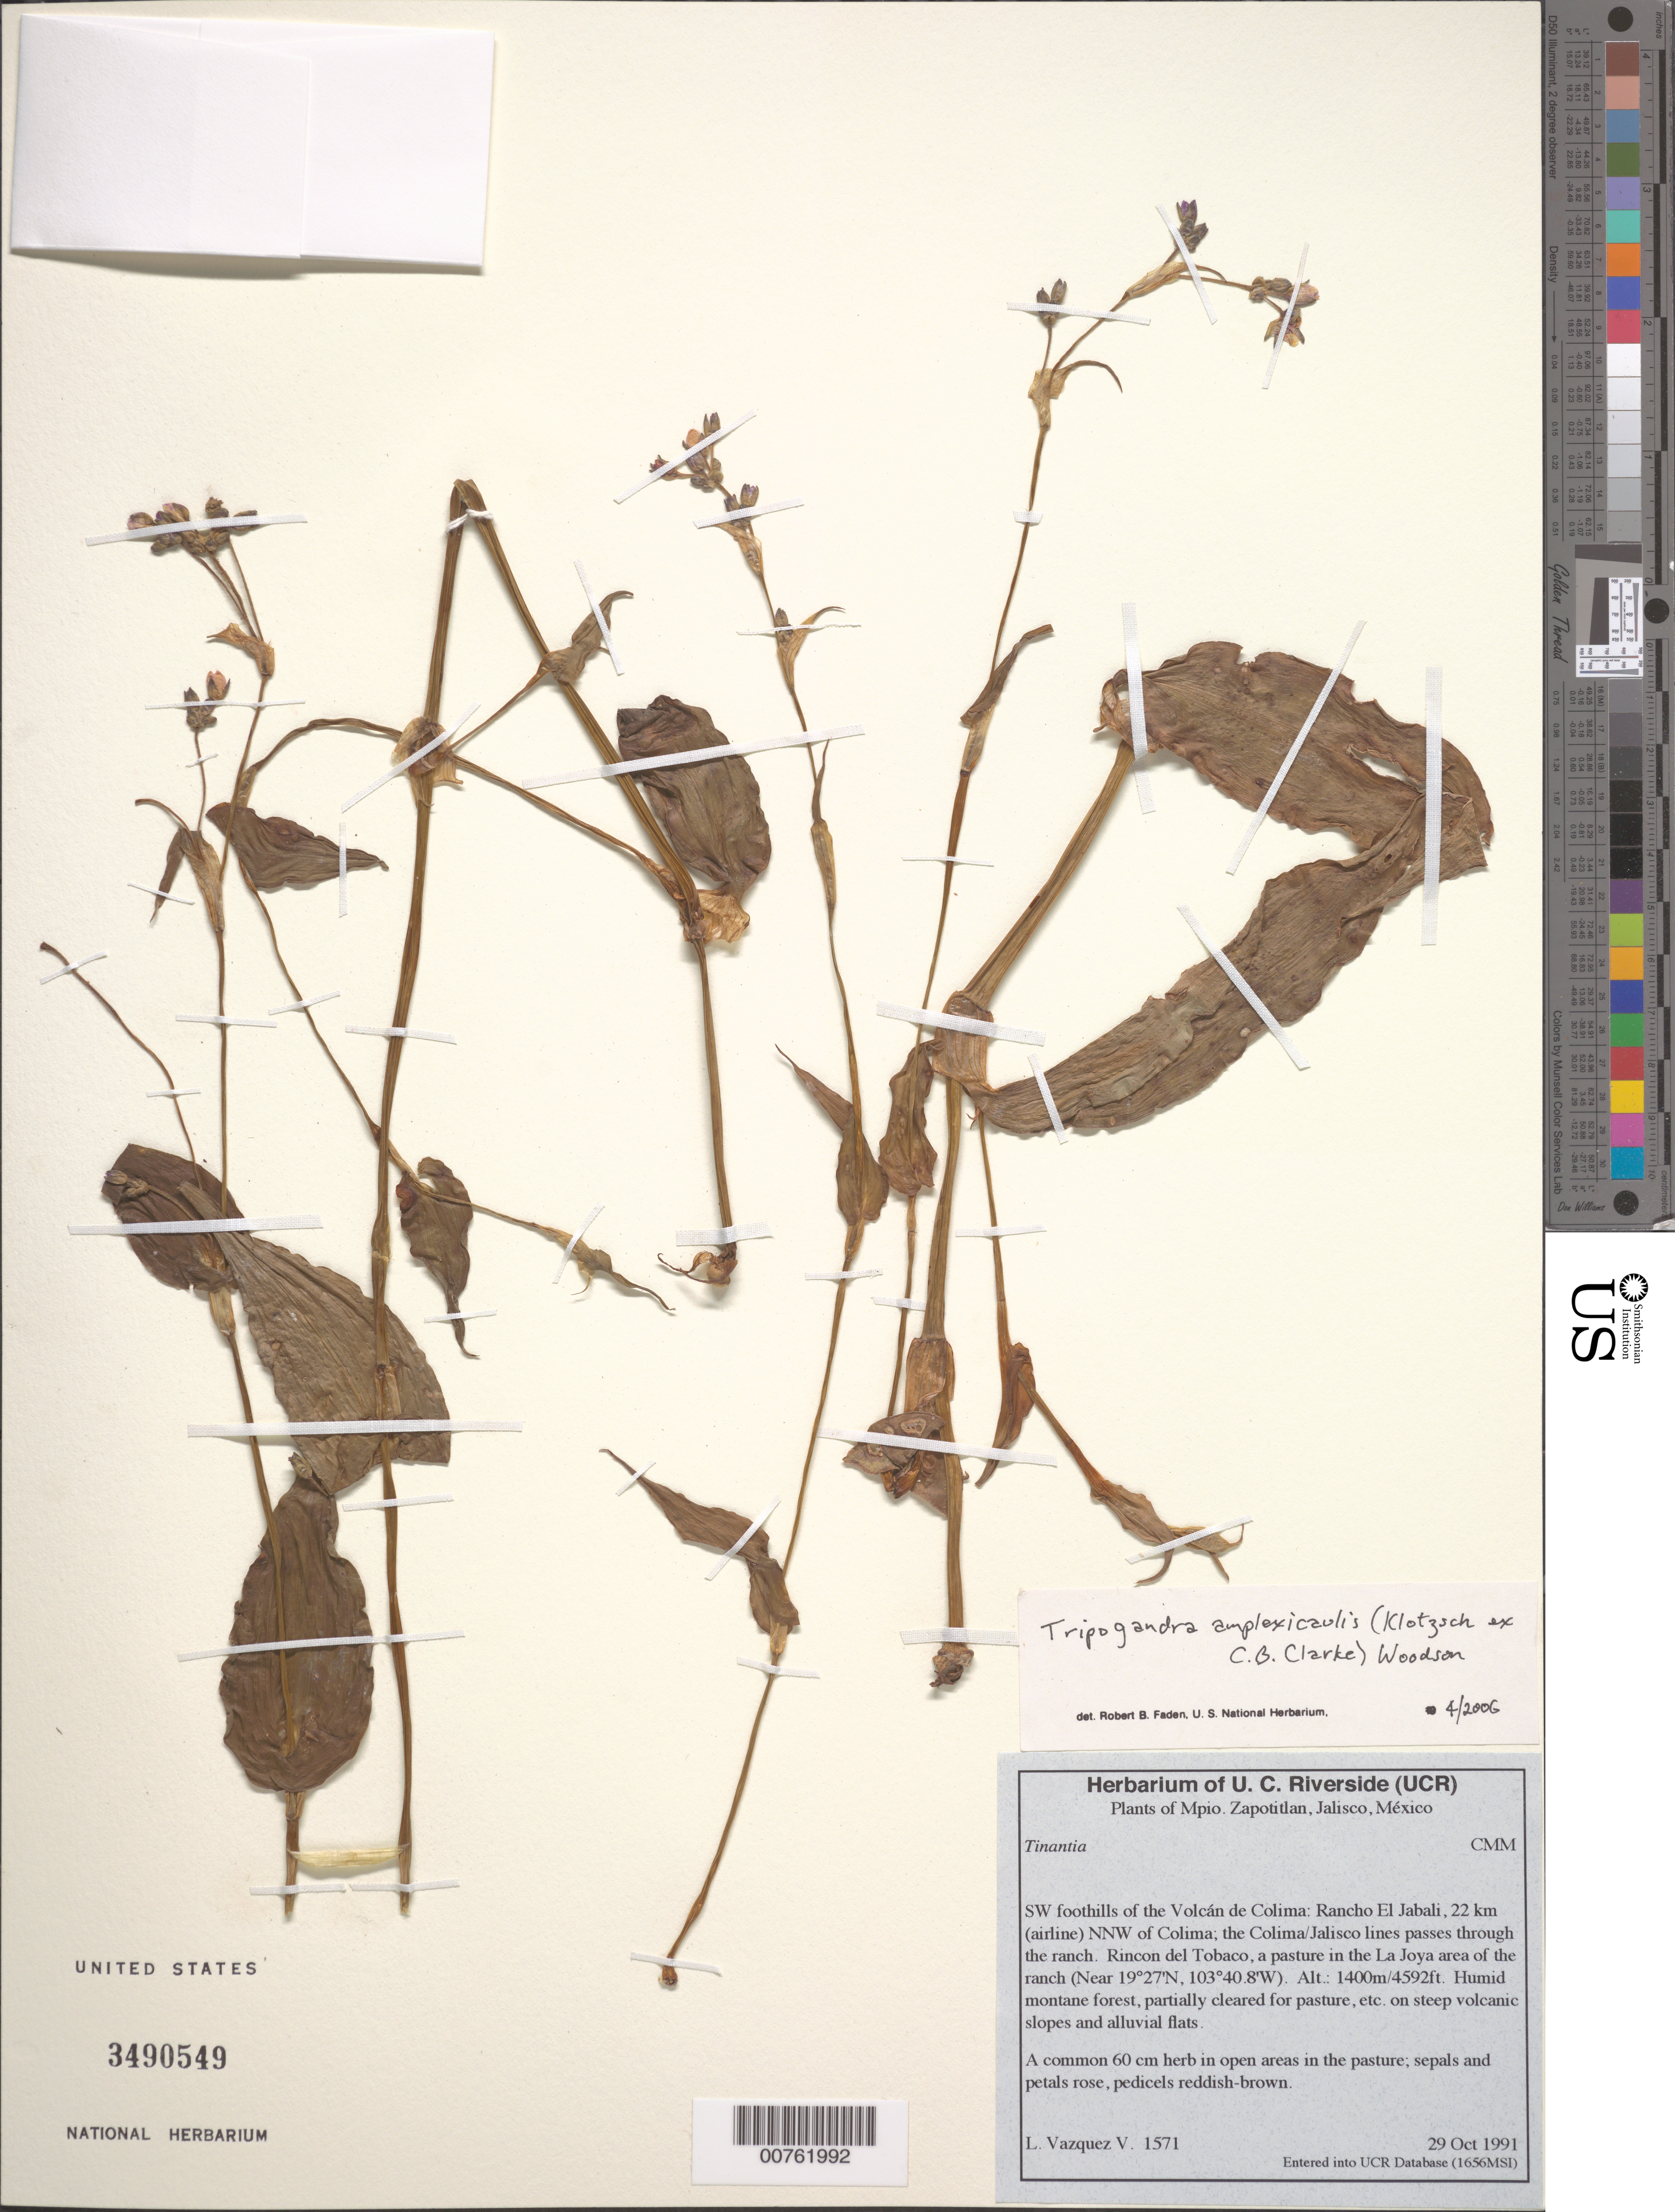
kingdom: Plantae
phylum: Tracheophyta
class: Liliopsida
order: Commelinales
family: Commelinaceae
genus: Tripogandra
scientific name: Tripogandra amplexicaulis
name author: (Klotzsch ex C.B. Clarke) Woodson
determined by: Faden, Robert B., (US), Smithsonian Institution - National Museum of Natural History (UNITED STATES)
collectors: L. Vazquez V.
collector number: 1571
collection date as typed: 29 Oct 1991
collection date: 1991-10-29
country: Mexico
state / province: Jalisco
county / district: Zapotitlán de Vadillo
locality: SW foothills of the Volcan de Colima: Rancho El Jabali, 22 km (airline) NNW of Colima; the Colima/Jalisco lines passes through the ranch. Rincon del Tobaco, a pasture in the La Joya area of the ranch.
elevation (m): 1400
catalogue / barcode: US 3490549